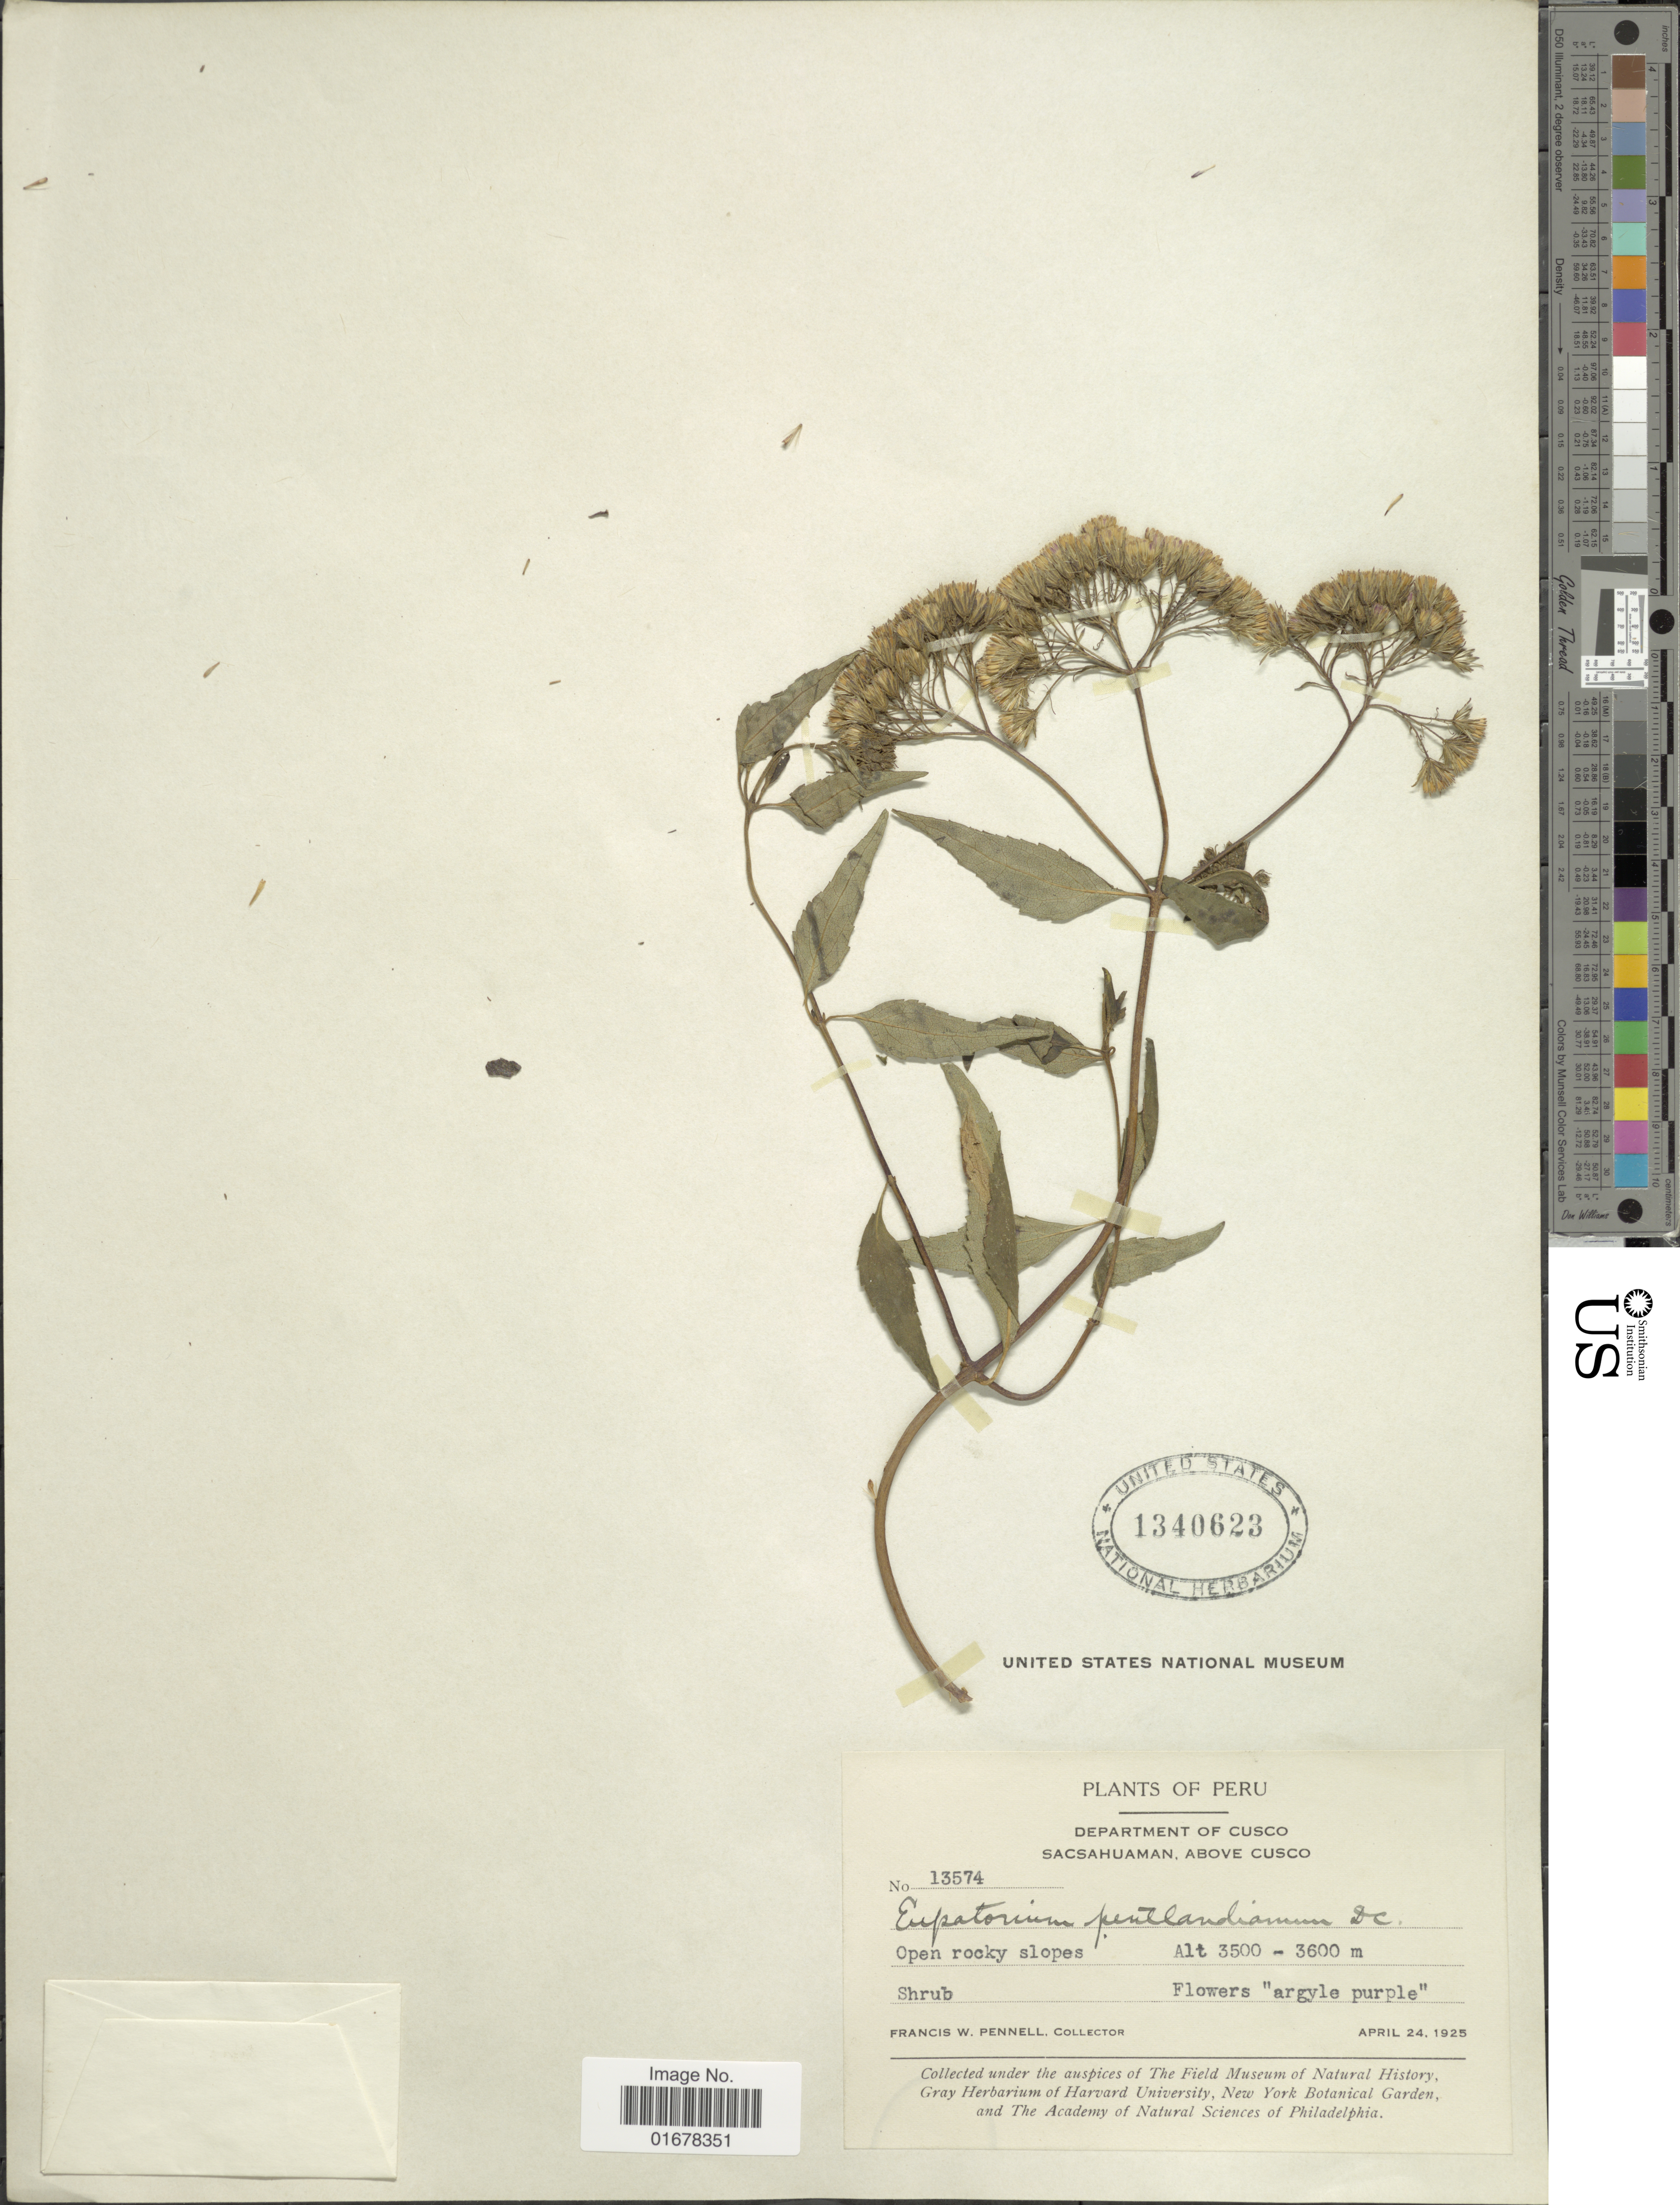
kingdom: Plantae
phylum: Tracheophyta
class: Magnoliopsida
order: Asterales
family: Asteraceae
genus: Ageratina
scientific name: Ageratina pentlandiana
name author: (DC.) R.M. King & H. Rob.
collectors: F. W. Pennell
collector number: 13574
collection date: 1925-04-24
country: Peru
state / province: Cusco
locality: Department of Cusco, Sacsahuaman, Above Cusco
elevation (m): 3500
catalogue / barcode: US 1340623